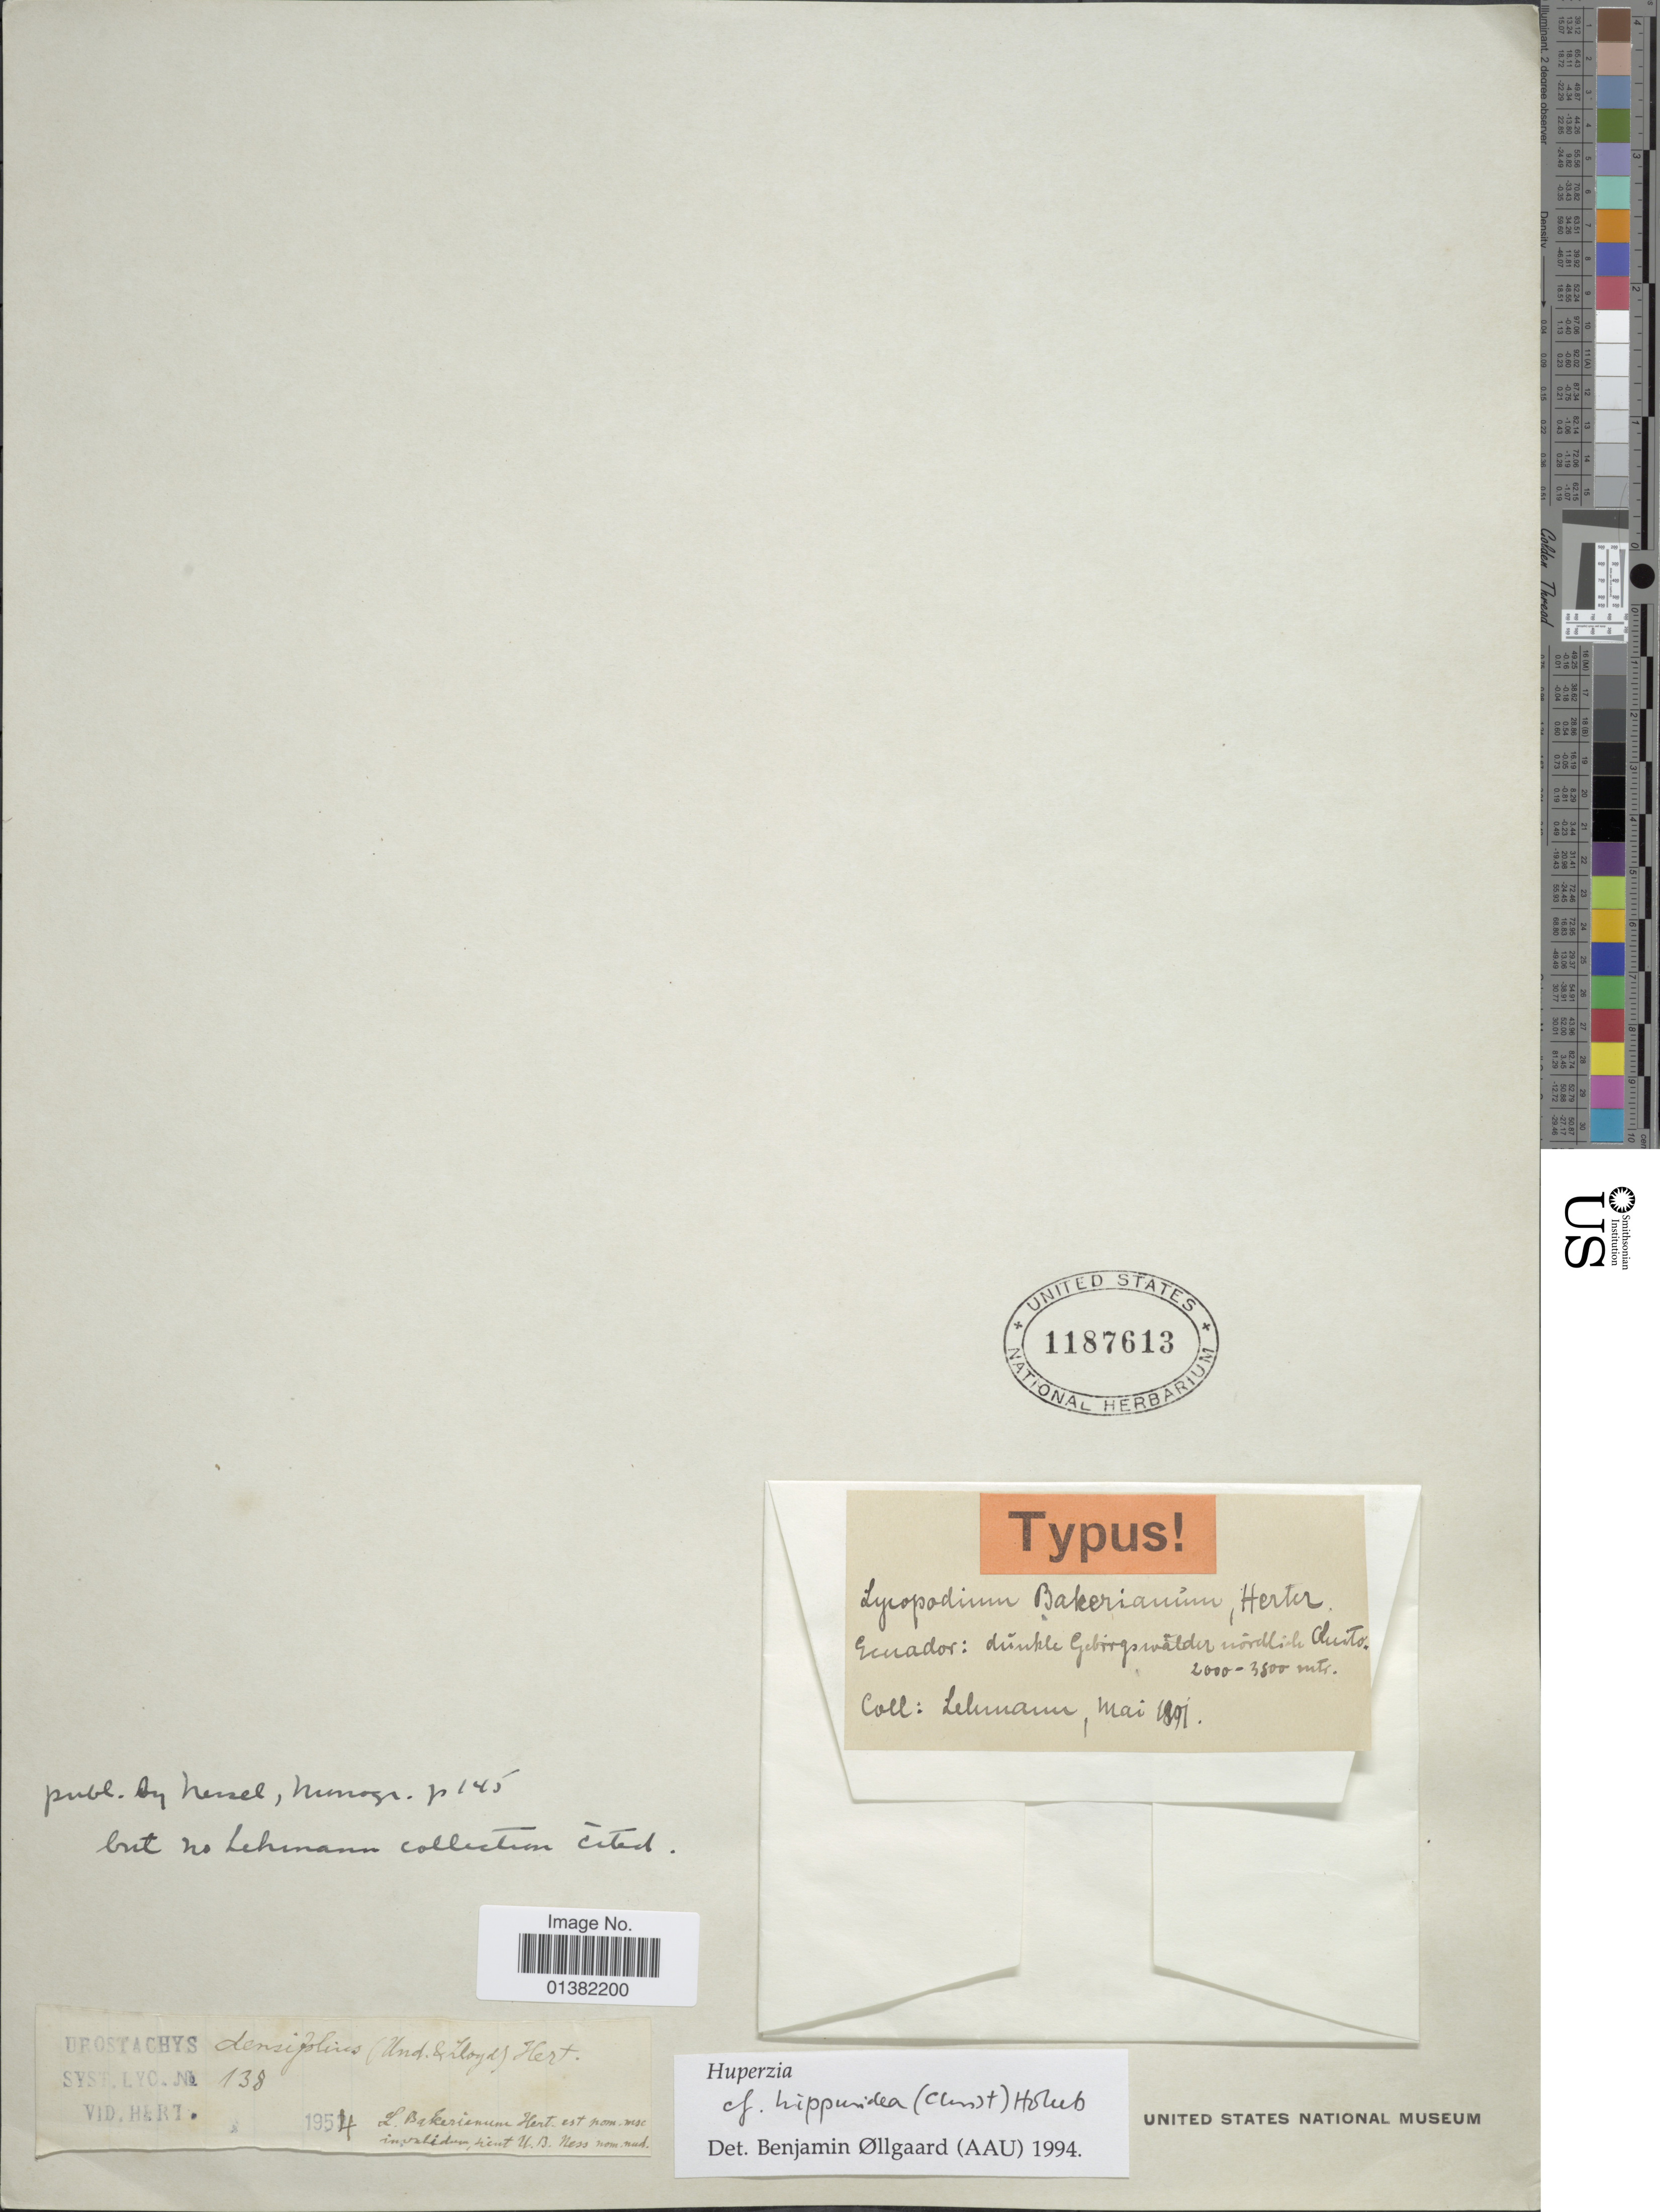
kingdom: Plantae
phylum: Tracheophyta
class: Lycopodiopsida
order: Lycopodiales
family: Lycopodiaceae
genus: Phlegmariurus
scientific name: Phlegmariurus hippurideus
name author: (Christ) B. Øllg.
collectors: -. Lehmann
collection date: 1891-05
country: Ecuador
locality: Dunkle Gebirgswälder nördlich Quito.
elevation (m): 2000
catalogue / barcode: US 1187613